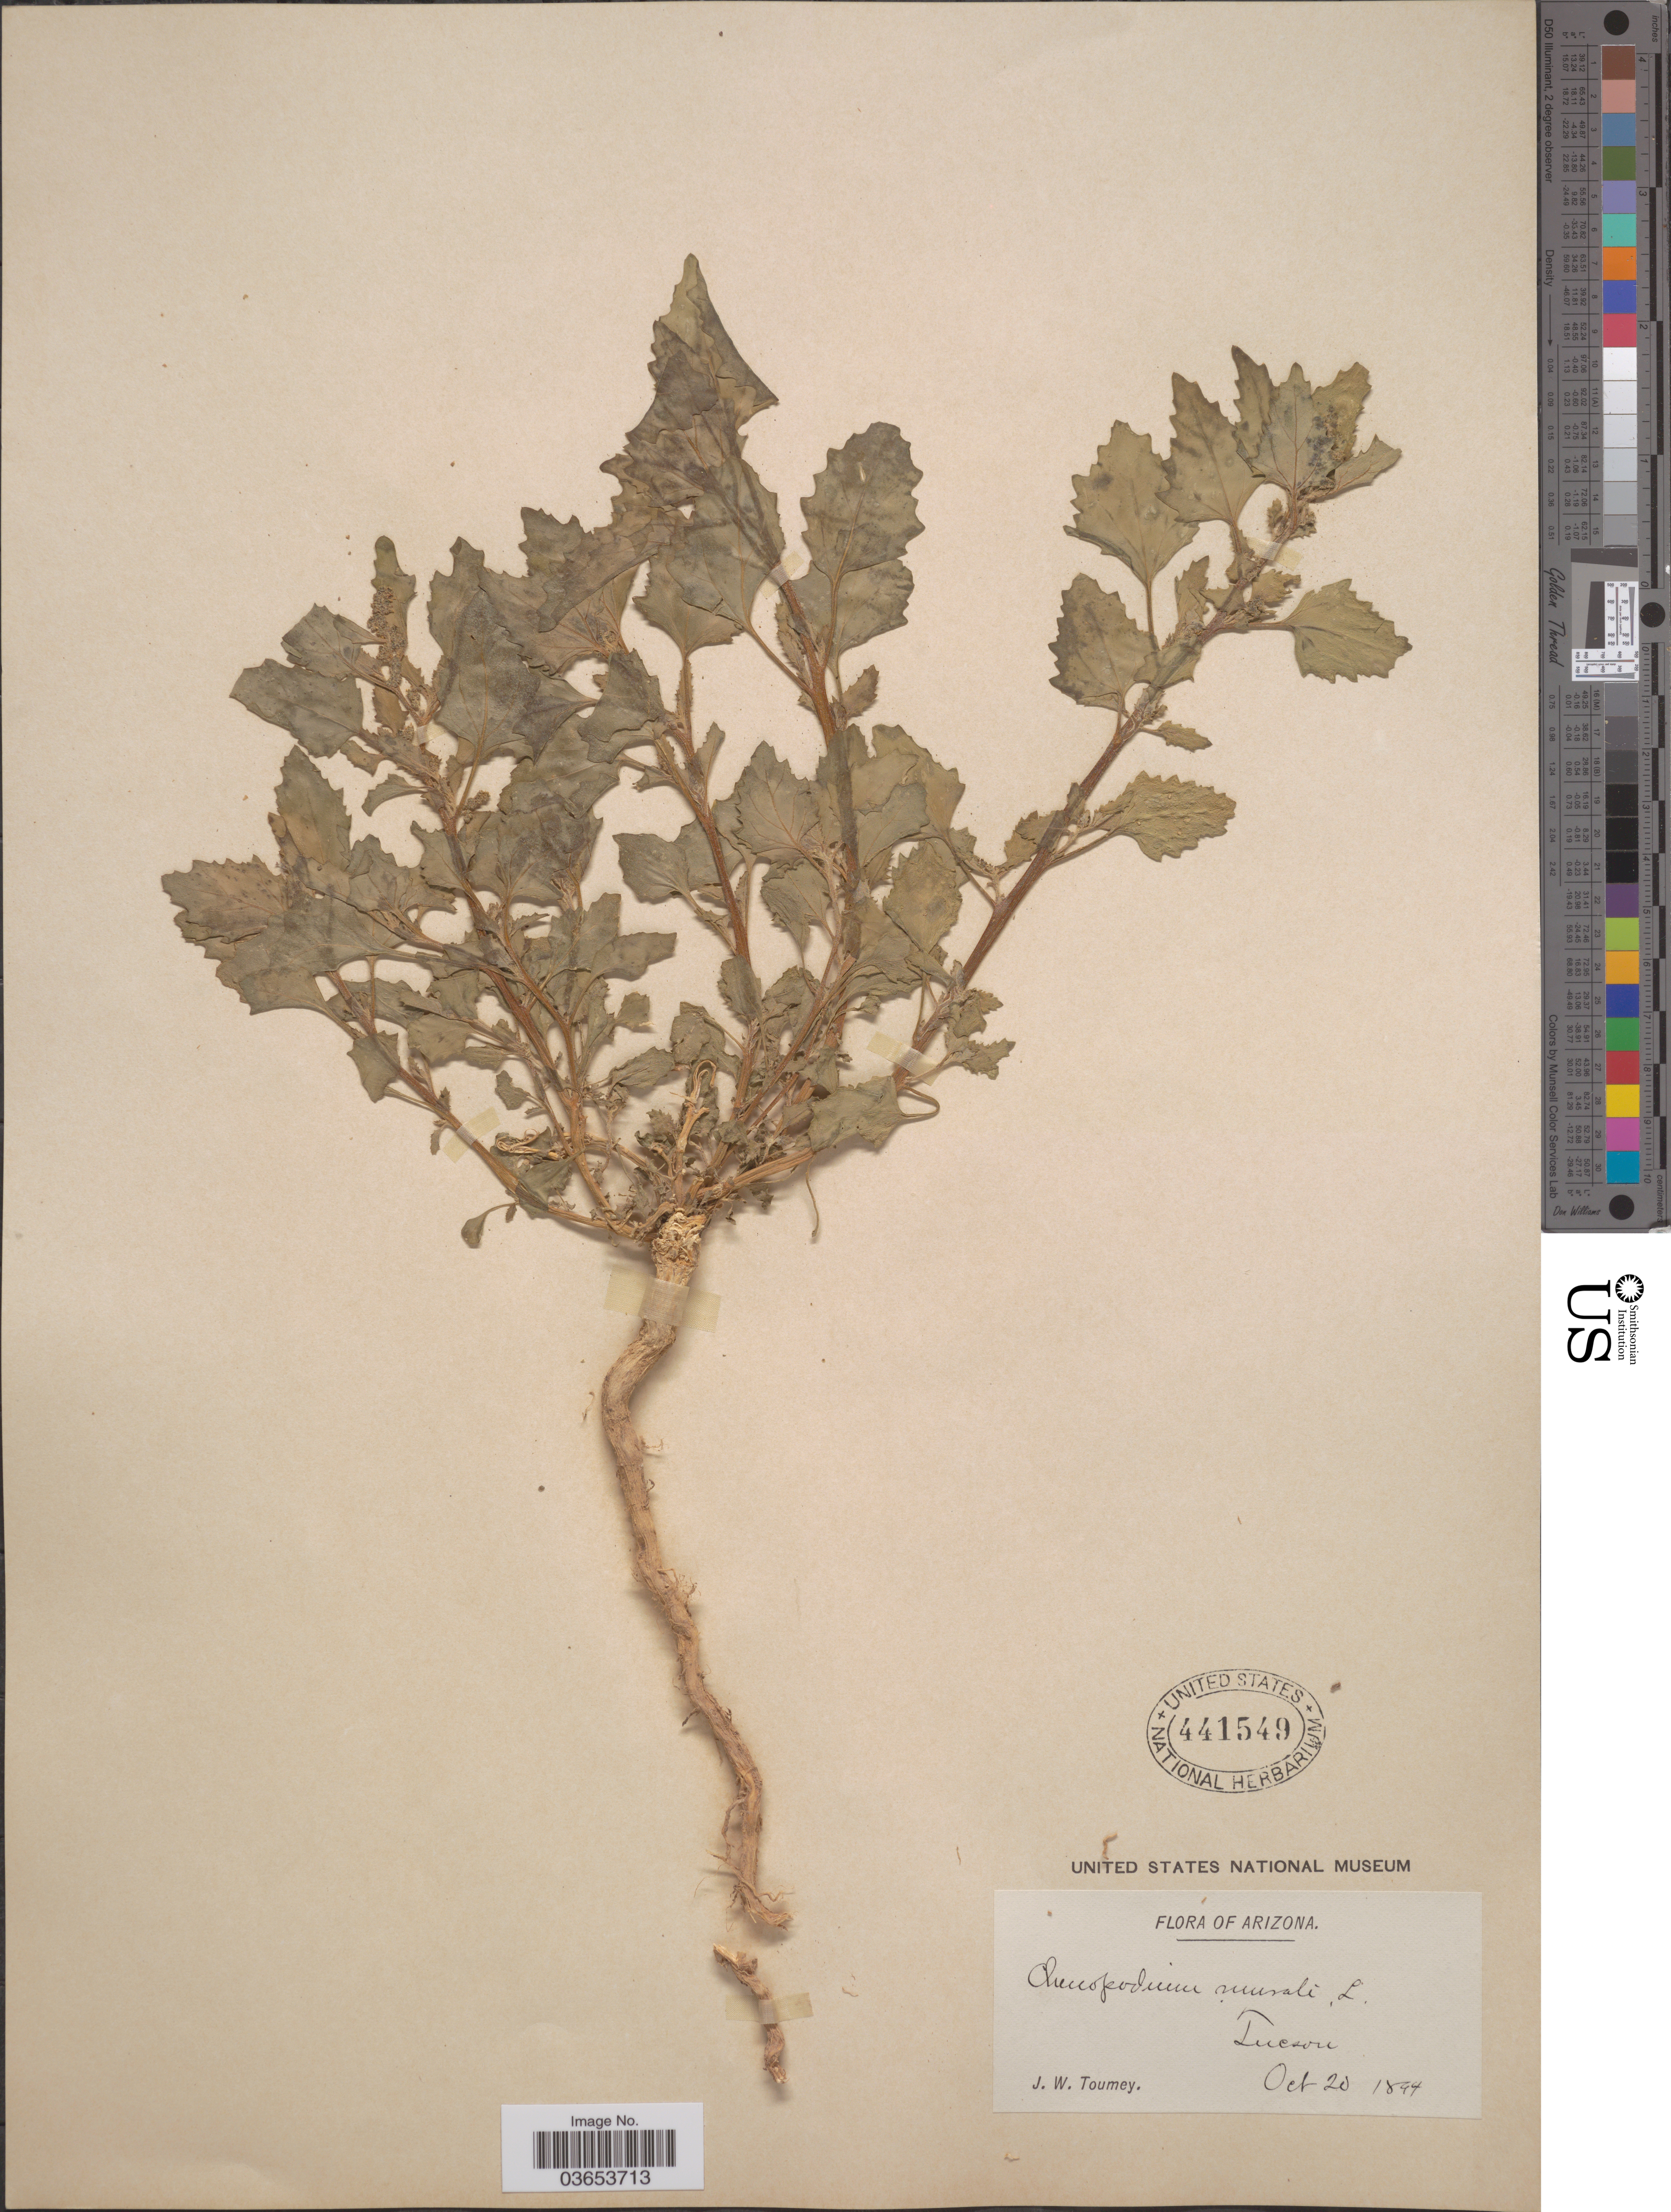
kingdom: Plantae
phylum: Tracheophyta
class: Magnoliopsida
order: Caryophyllales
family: Amaranthaceae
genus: Chenopodium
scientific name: Chenopodium murale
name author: L.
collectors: J. W. Toumey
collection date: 1844-10-20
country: United States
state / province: Arizona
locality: Tucson.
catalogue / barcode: US 441549